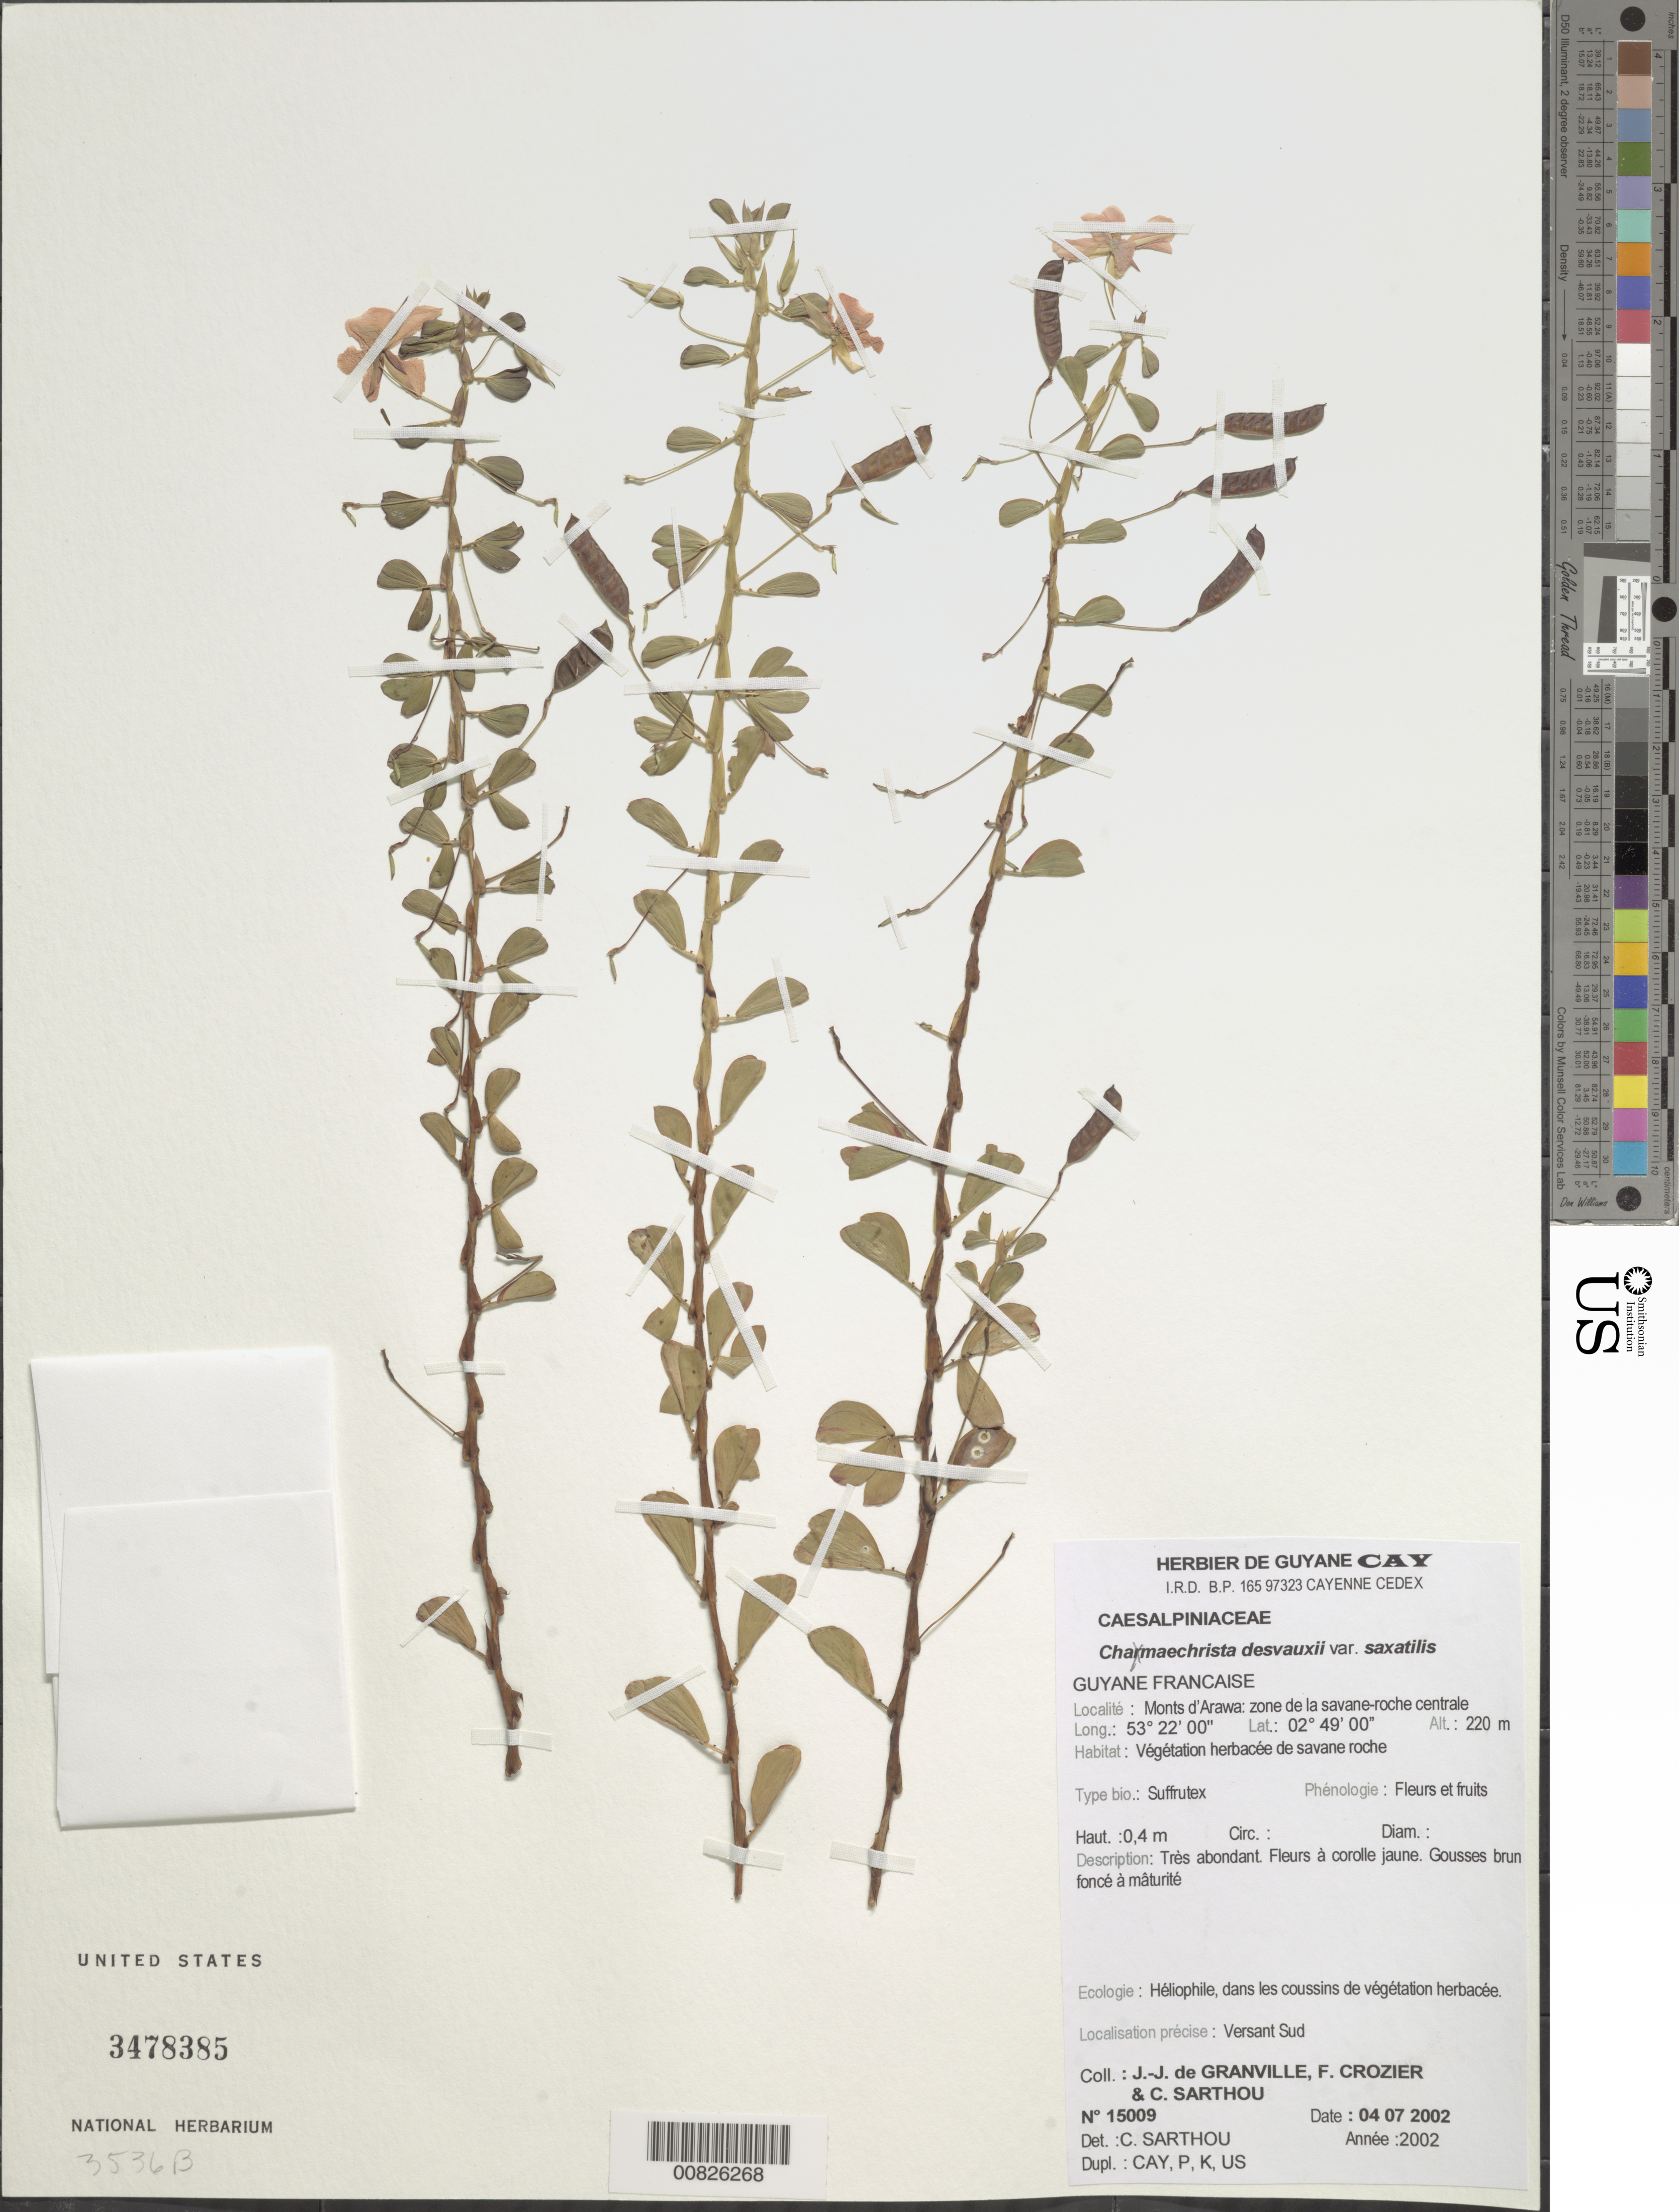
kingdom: Plantae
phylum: Tracheophyta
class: Magnoliopsida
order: Fabales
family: Fabaceae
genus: Chamaecrista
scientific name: Chamaecrista desvauxii var. saxatilis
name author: (Amshoff) H.S. Irwin & Barneby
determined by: Sarthou, C.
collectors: J.-J. de Granville, F. Crozier & C. Sarthou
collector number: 15009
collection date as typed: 4-Jul-02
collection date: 2002-07-04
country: French Guiana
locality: Monts d'Arawa, zone de la savane-roche centrale, versant sud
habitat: Vegetation herbacée de savane roche; heliophile, dans les coussins de vegetation herbacée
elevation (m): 220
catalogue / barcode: US 3478385